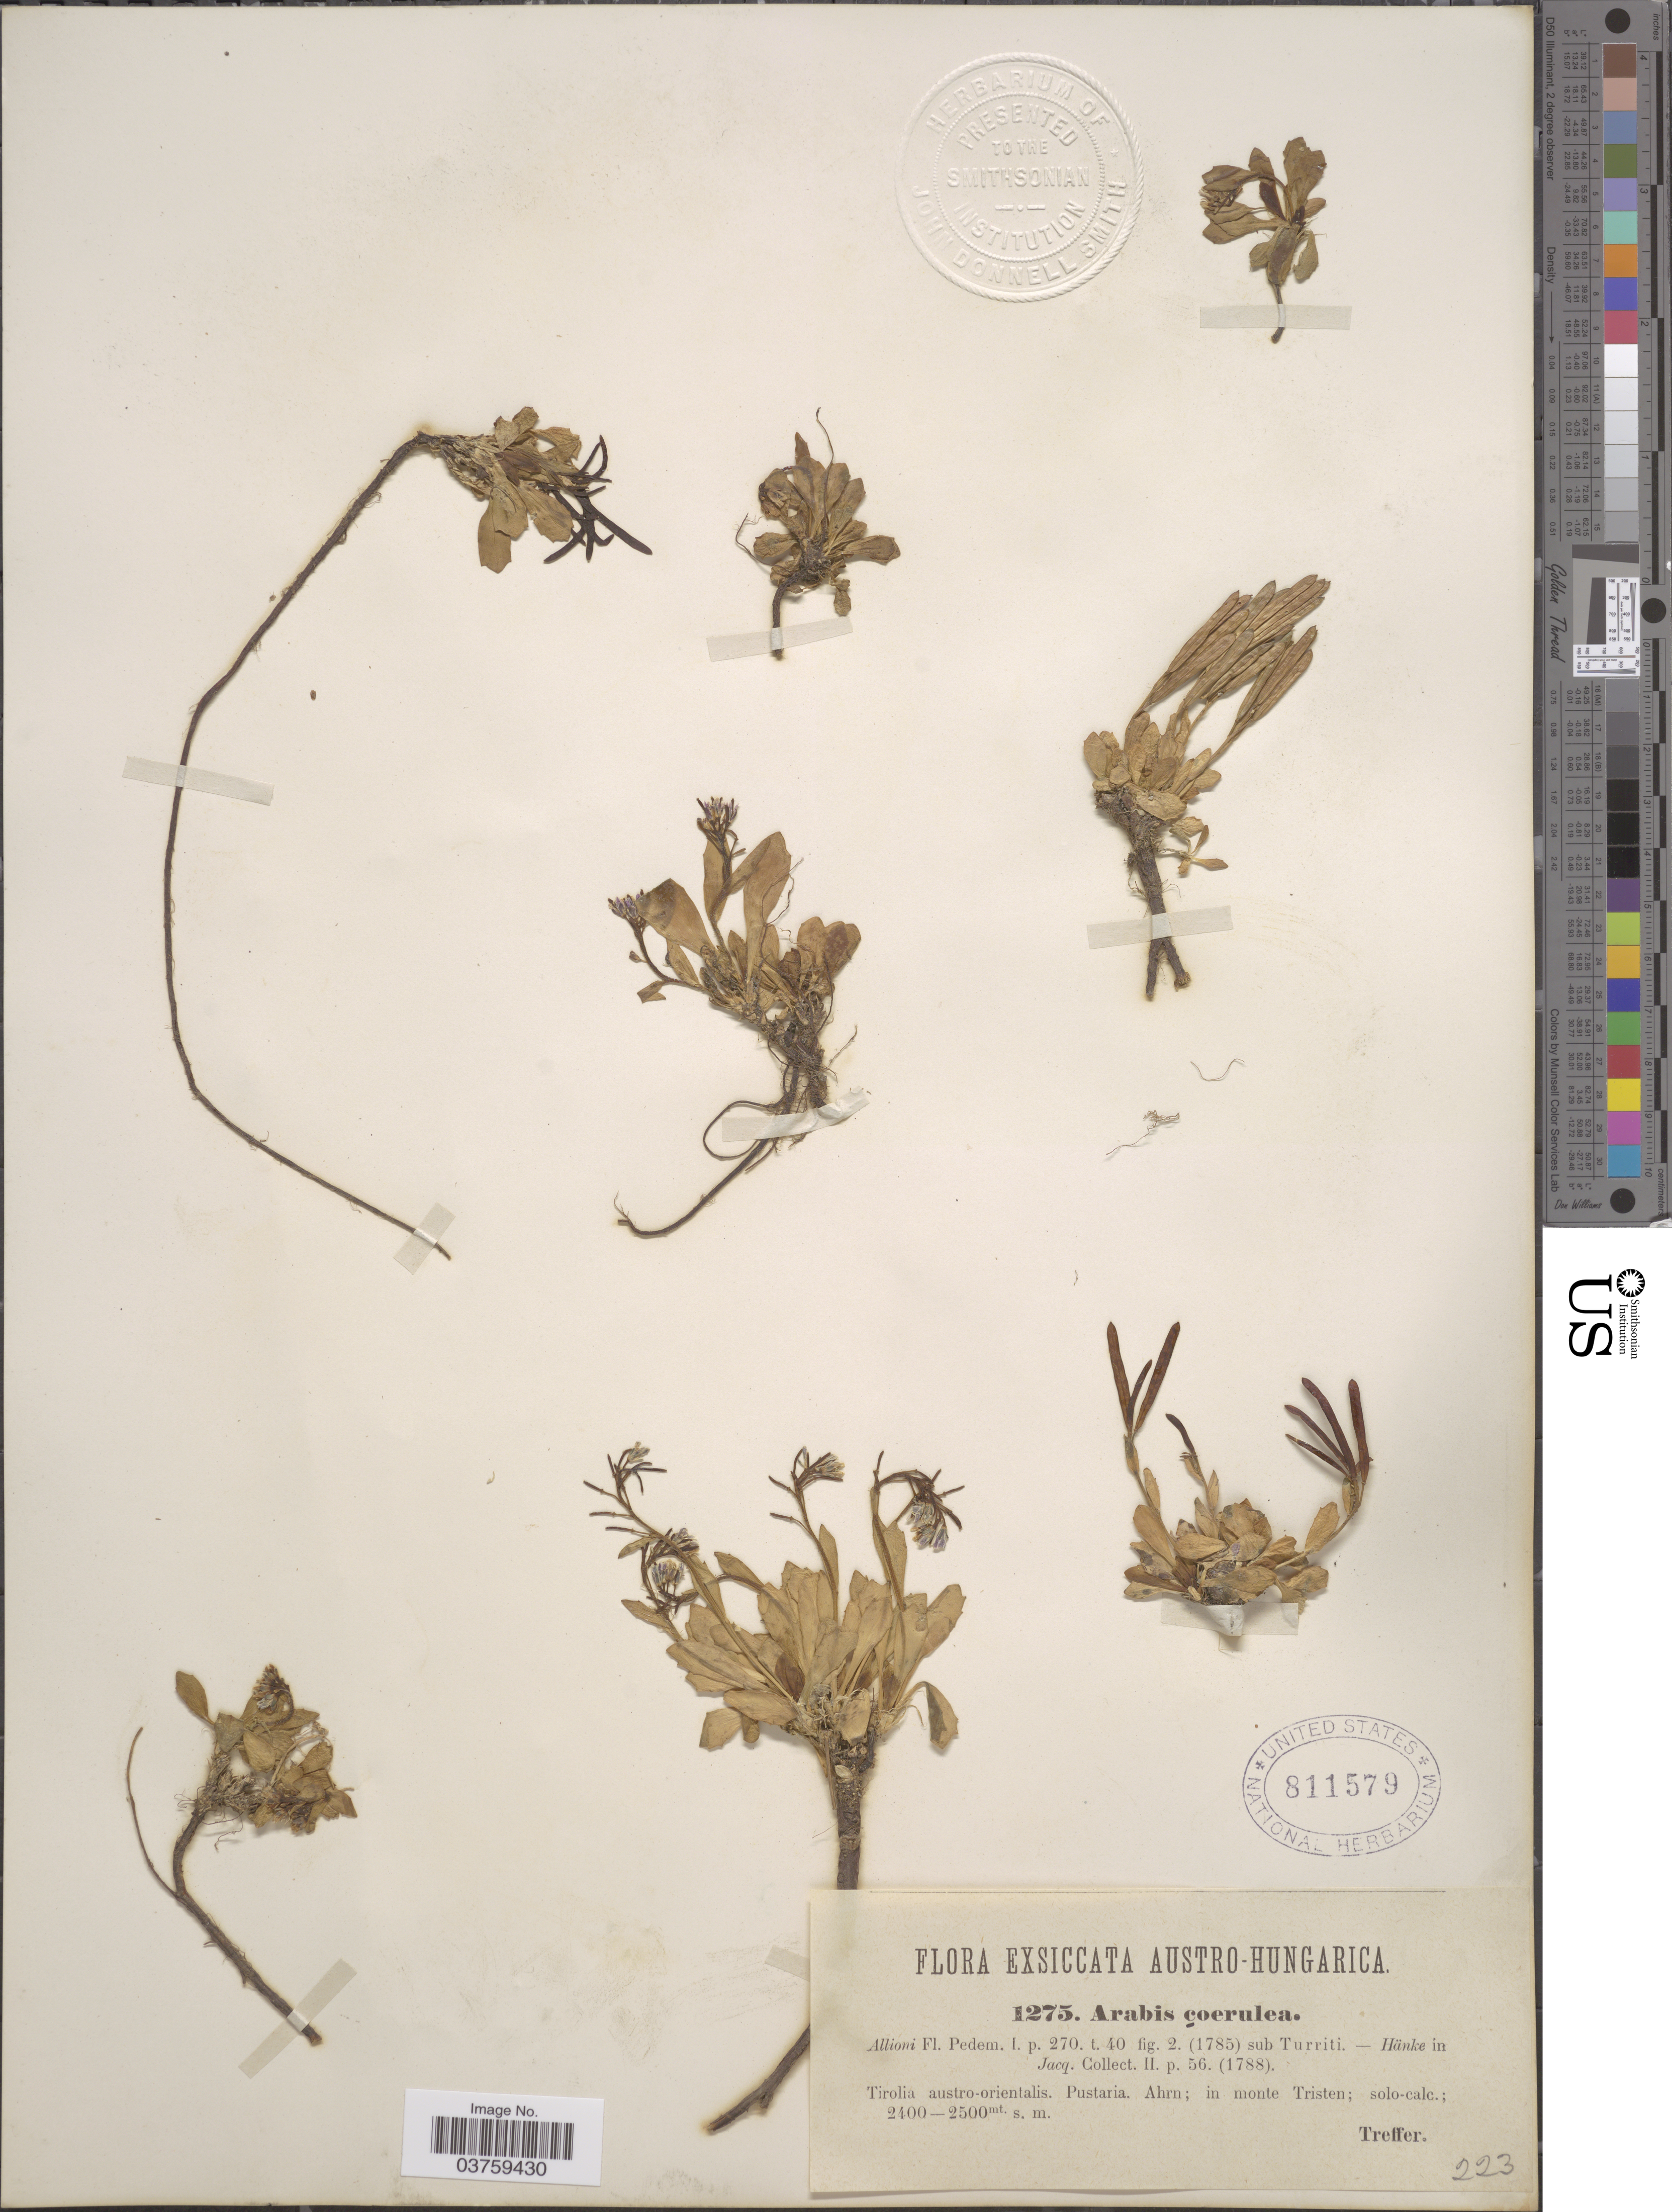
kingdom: Plantae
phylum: Tracheophyta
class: Magnoliopsida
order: Brassicales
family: Brassicaceae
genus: Arabis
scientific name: Arabis caerulea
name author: Haenke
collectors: Treffer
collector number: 1275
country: Austria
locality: Austro-Hungarica. Tirolia austro-orientalis. Pustaria. Ahrn; in monte Tristen; solo-calc.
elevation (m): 2400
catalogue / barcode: US 811579